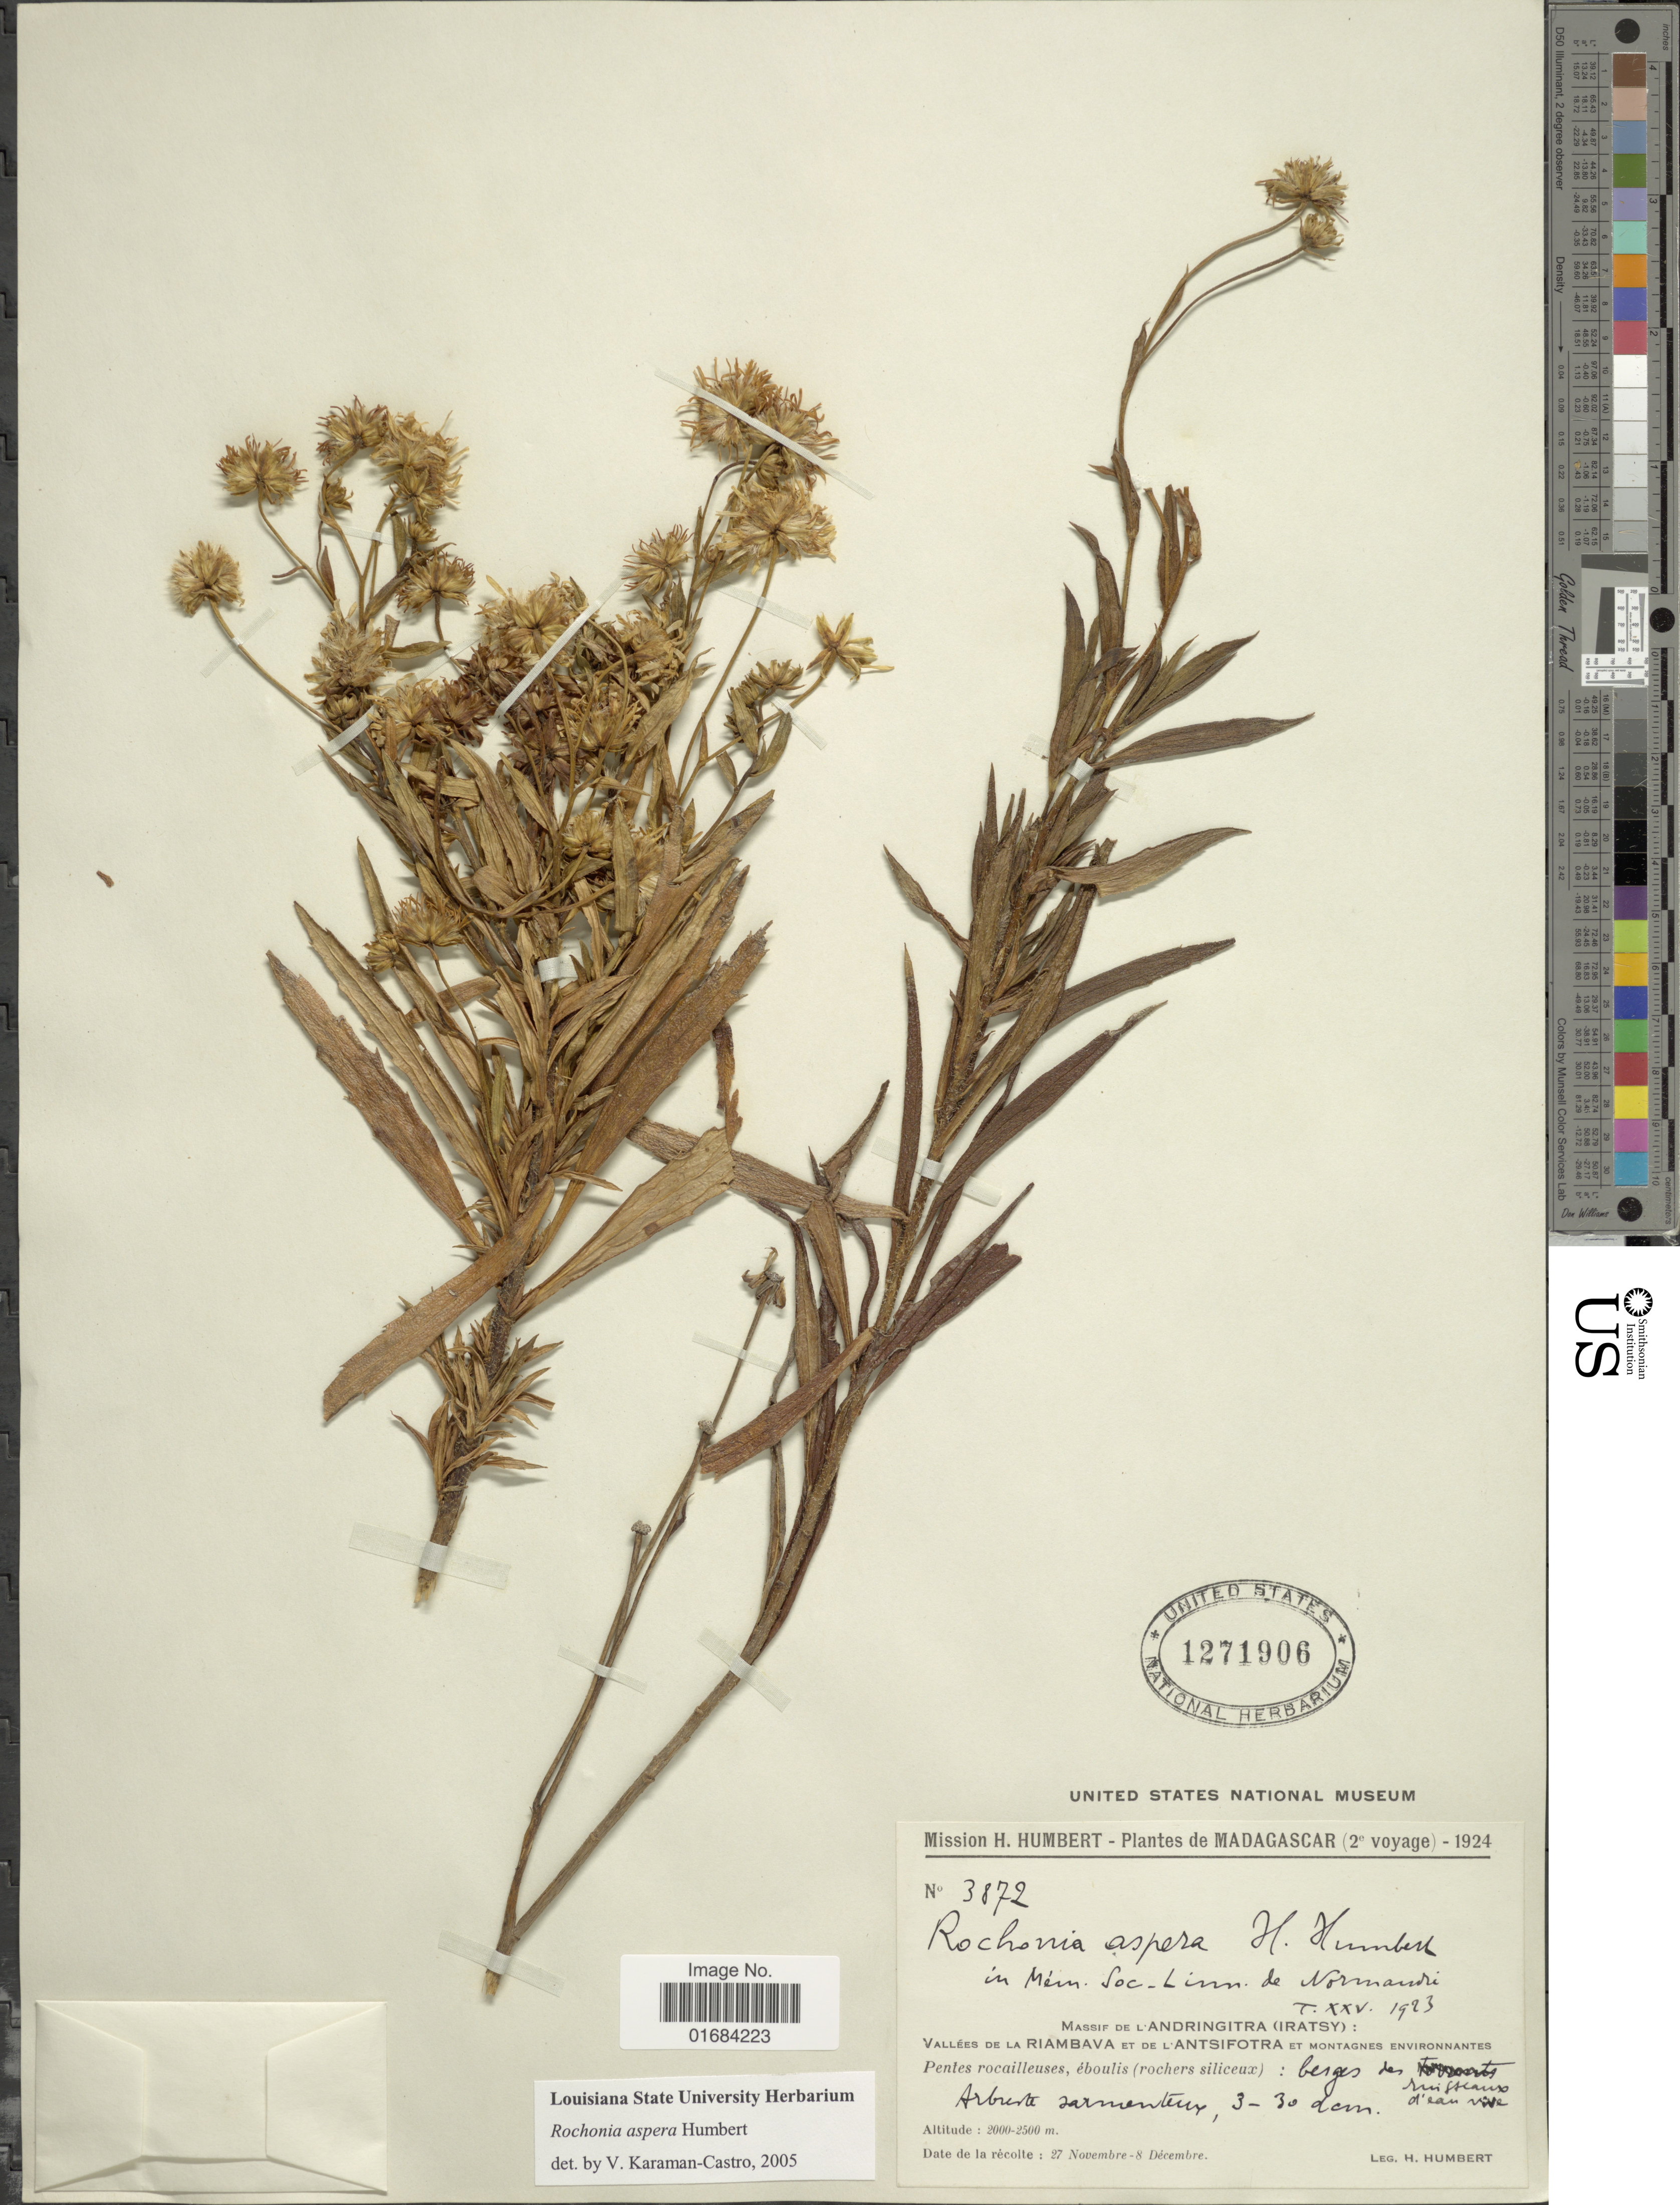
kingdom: Plantae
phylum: Tracheophyta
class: Magnoliopsida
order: Asterales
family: Asteraceae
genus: Rochonia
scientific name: Rochonia cinerarioides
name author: DC.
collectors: H. Humbert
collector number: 3872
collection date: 1924-11-27/1924-12-08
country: Madagascar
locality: Massif de L'Andringitra (Iratsy): Vallées de La Riambava et de L' Antsifotra et montagnes environnantes, Pentes rocailleuses, éboulis (rochers siliceux)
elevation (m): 2000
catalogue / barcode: US 1271906